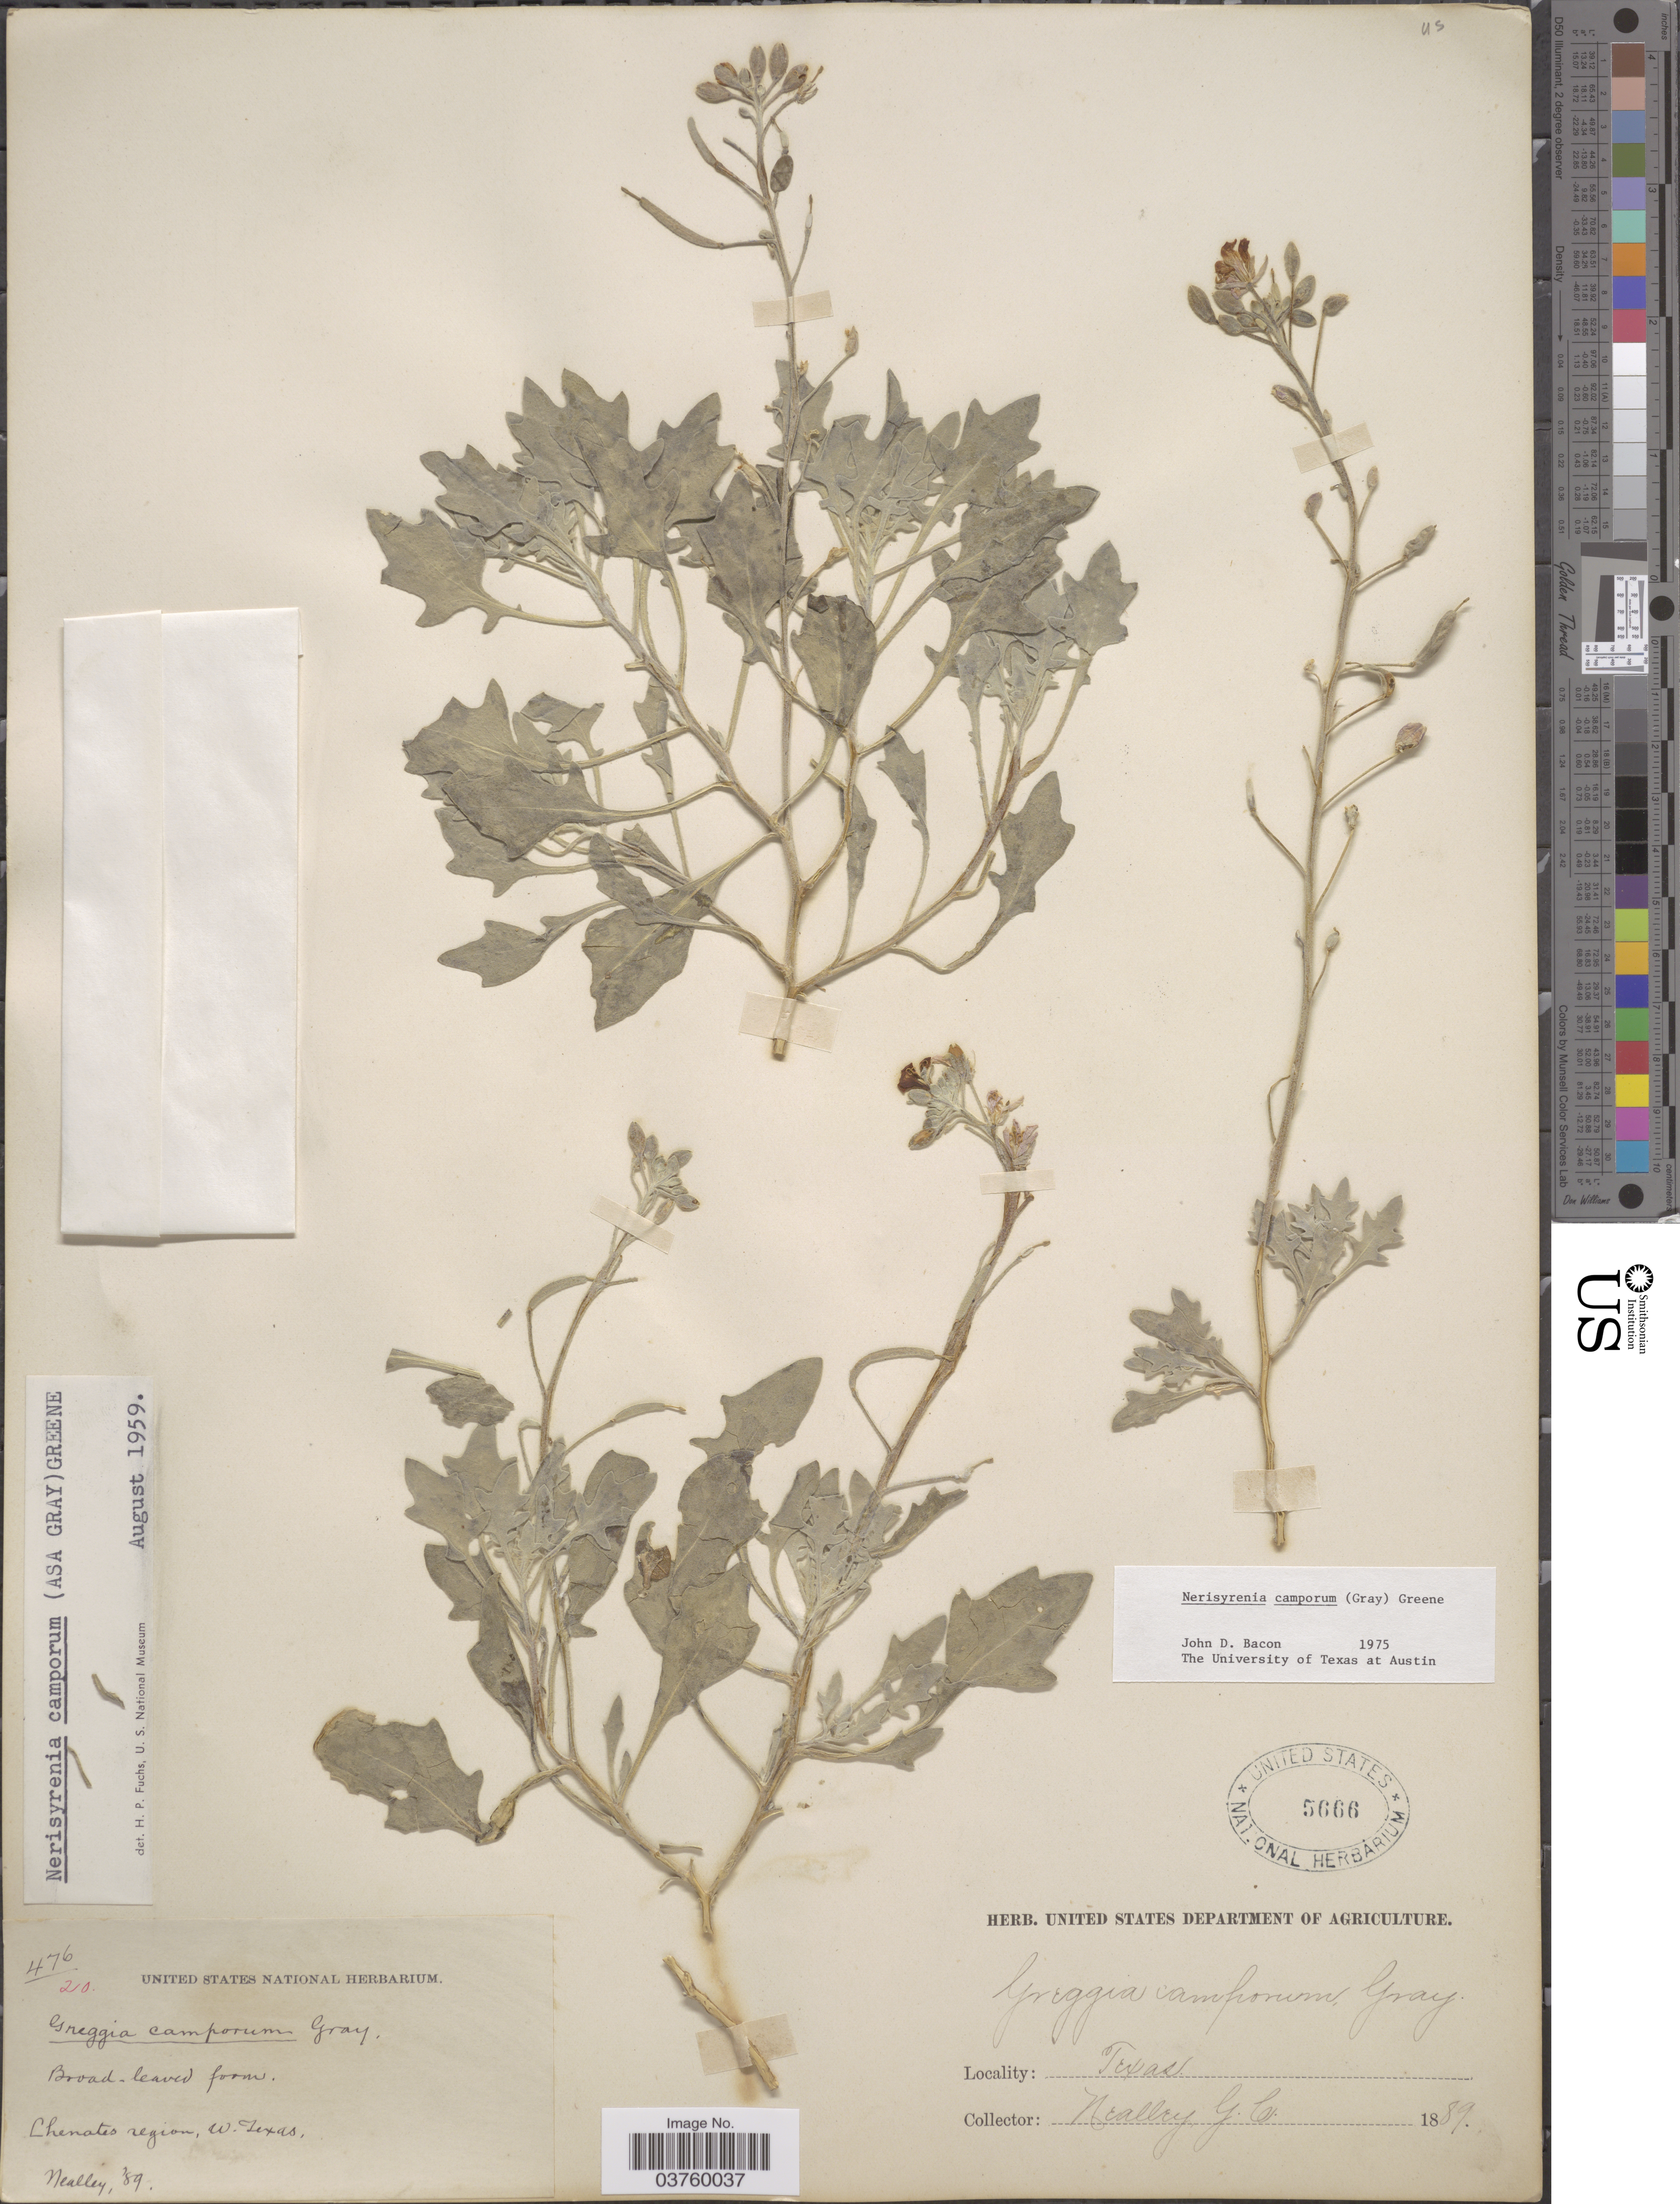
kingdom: Plantae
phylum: Tracheophyta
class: Magnoliopsida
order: Brassicales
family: Brassicaceae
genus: Nerisyrenia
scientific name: Nerisyrenia camporum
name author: (A. Gray) Greene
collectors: G. C. Nealley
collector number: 476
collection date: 1889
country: United States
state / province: Texas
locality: Chenates region, W. Texas.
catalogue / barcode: US 5666